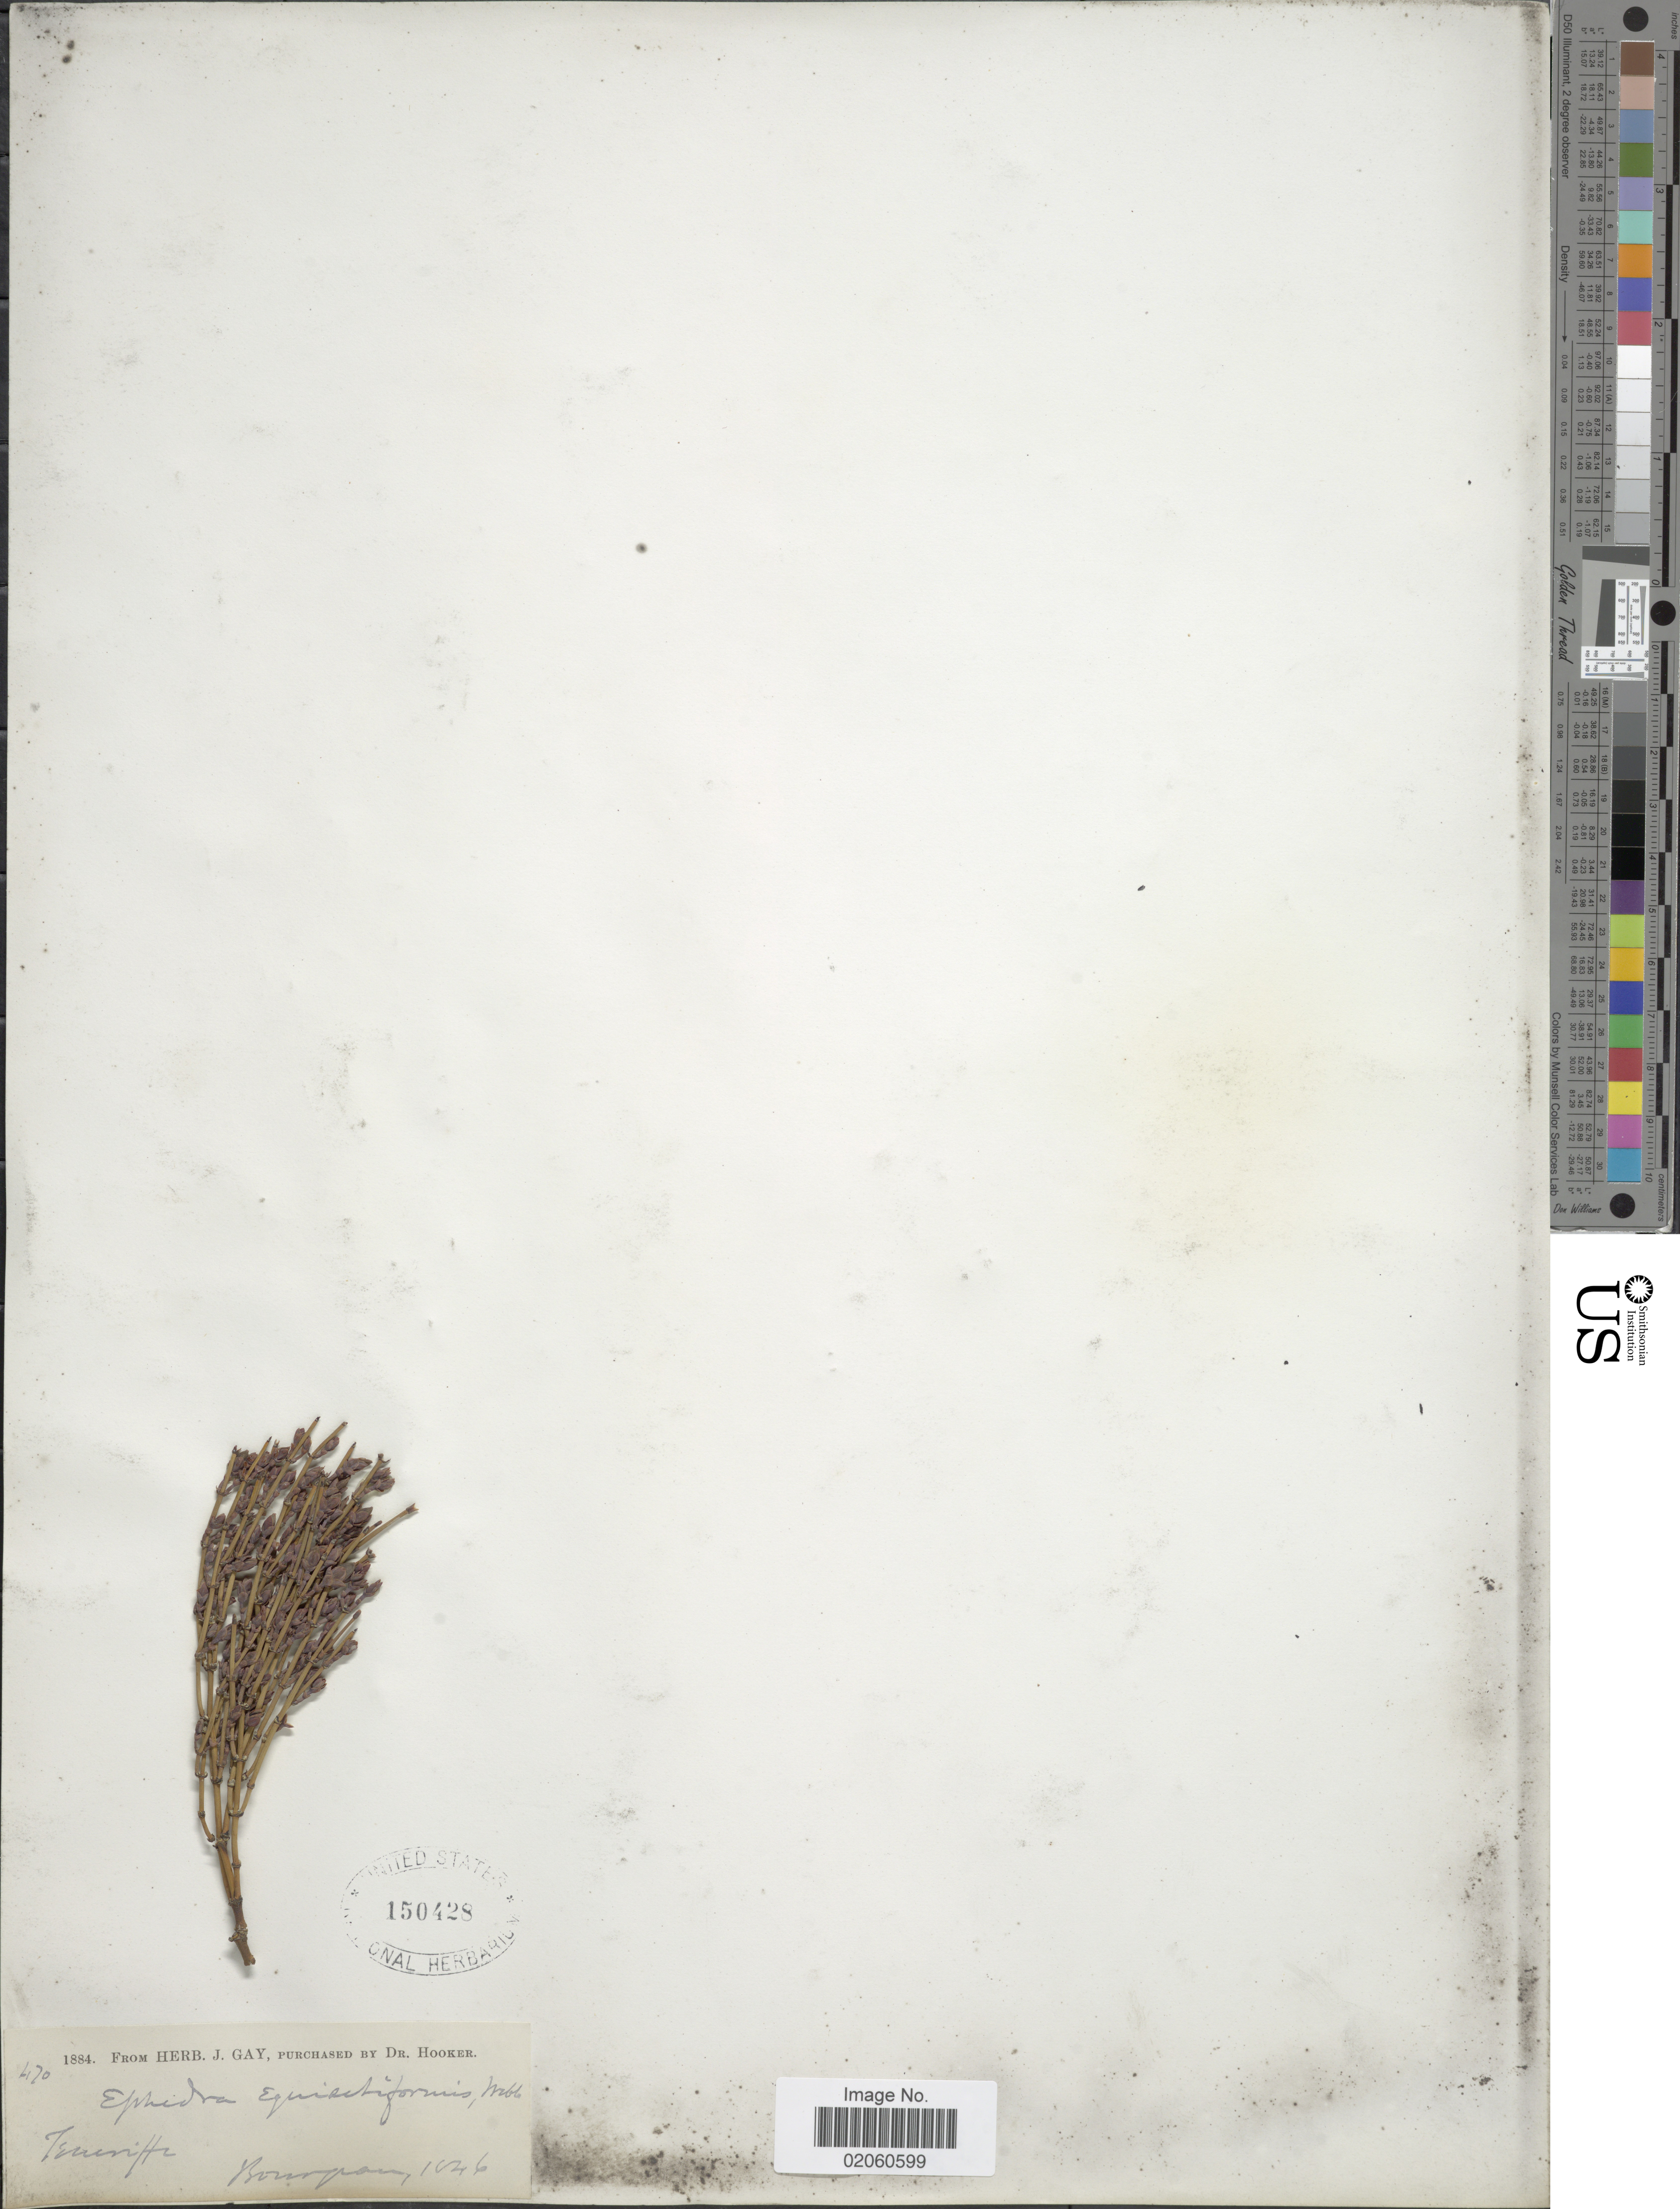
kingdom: Plantae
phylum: Tracheophyta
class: Gnetopsida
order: Ephedrales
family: Ephedraceae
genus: Ephedra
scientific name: Ephedra equisetiformis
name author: Webb & Berthel.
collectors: -. Bourgeau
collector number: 470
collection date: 1846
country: Spain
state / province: Canarias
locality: Teneriffe.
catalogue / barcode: US 150428